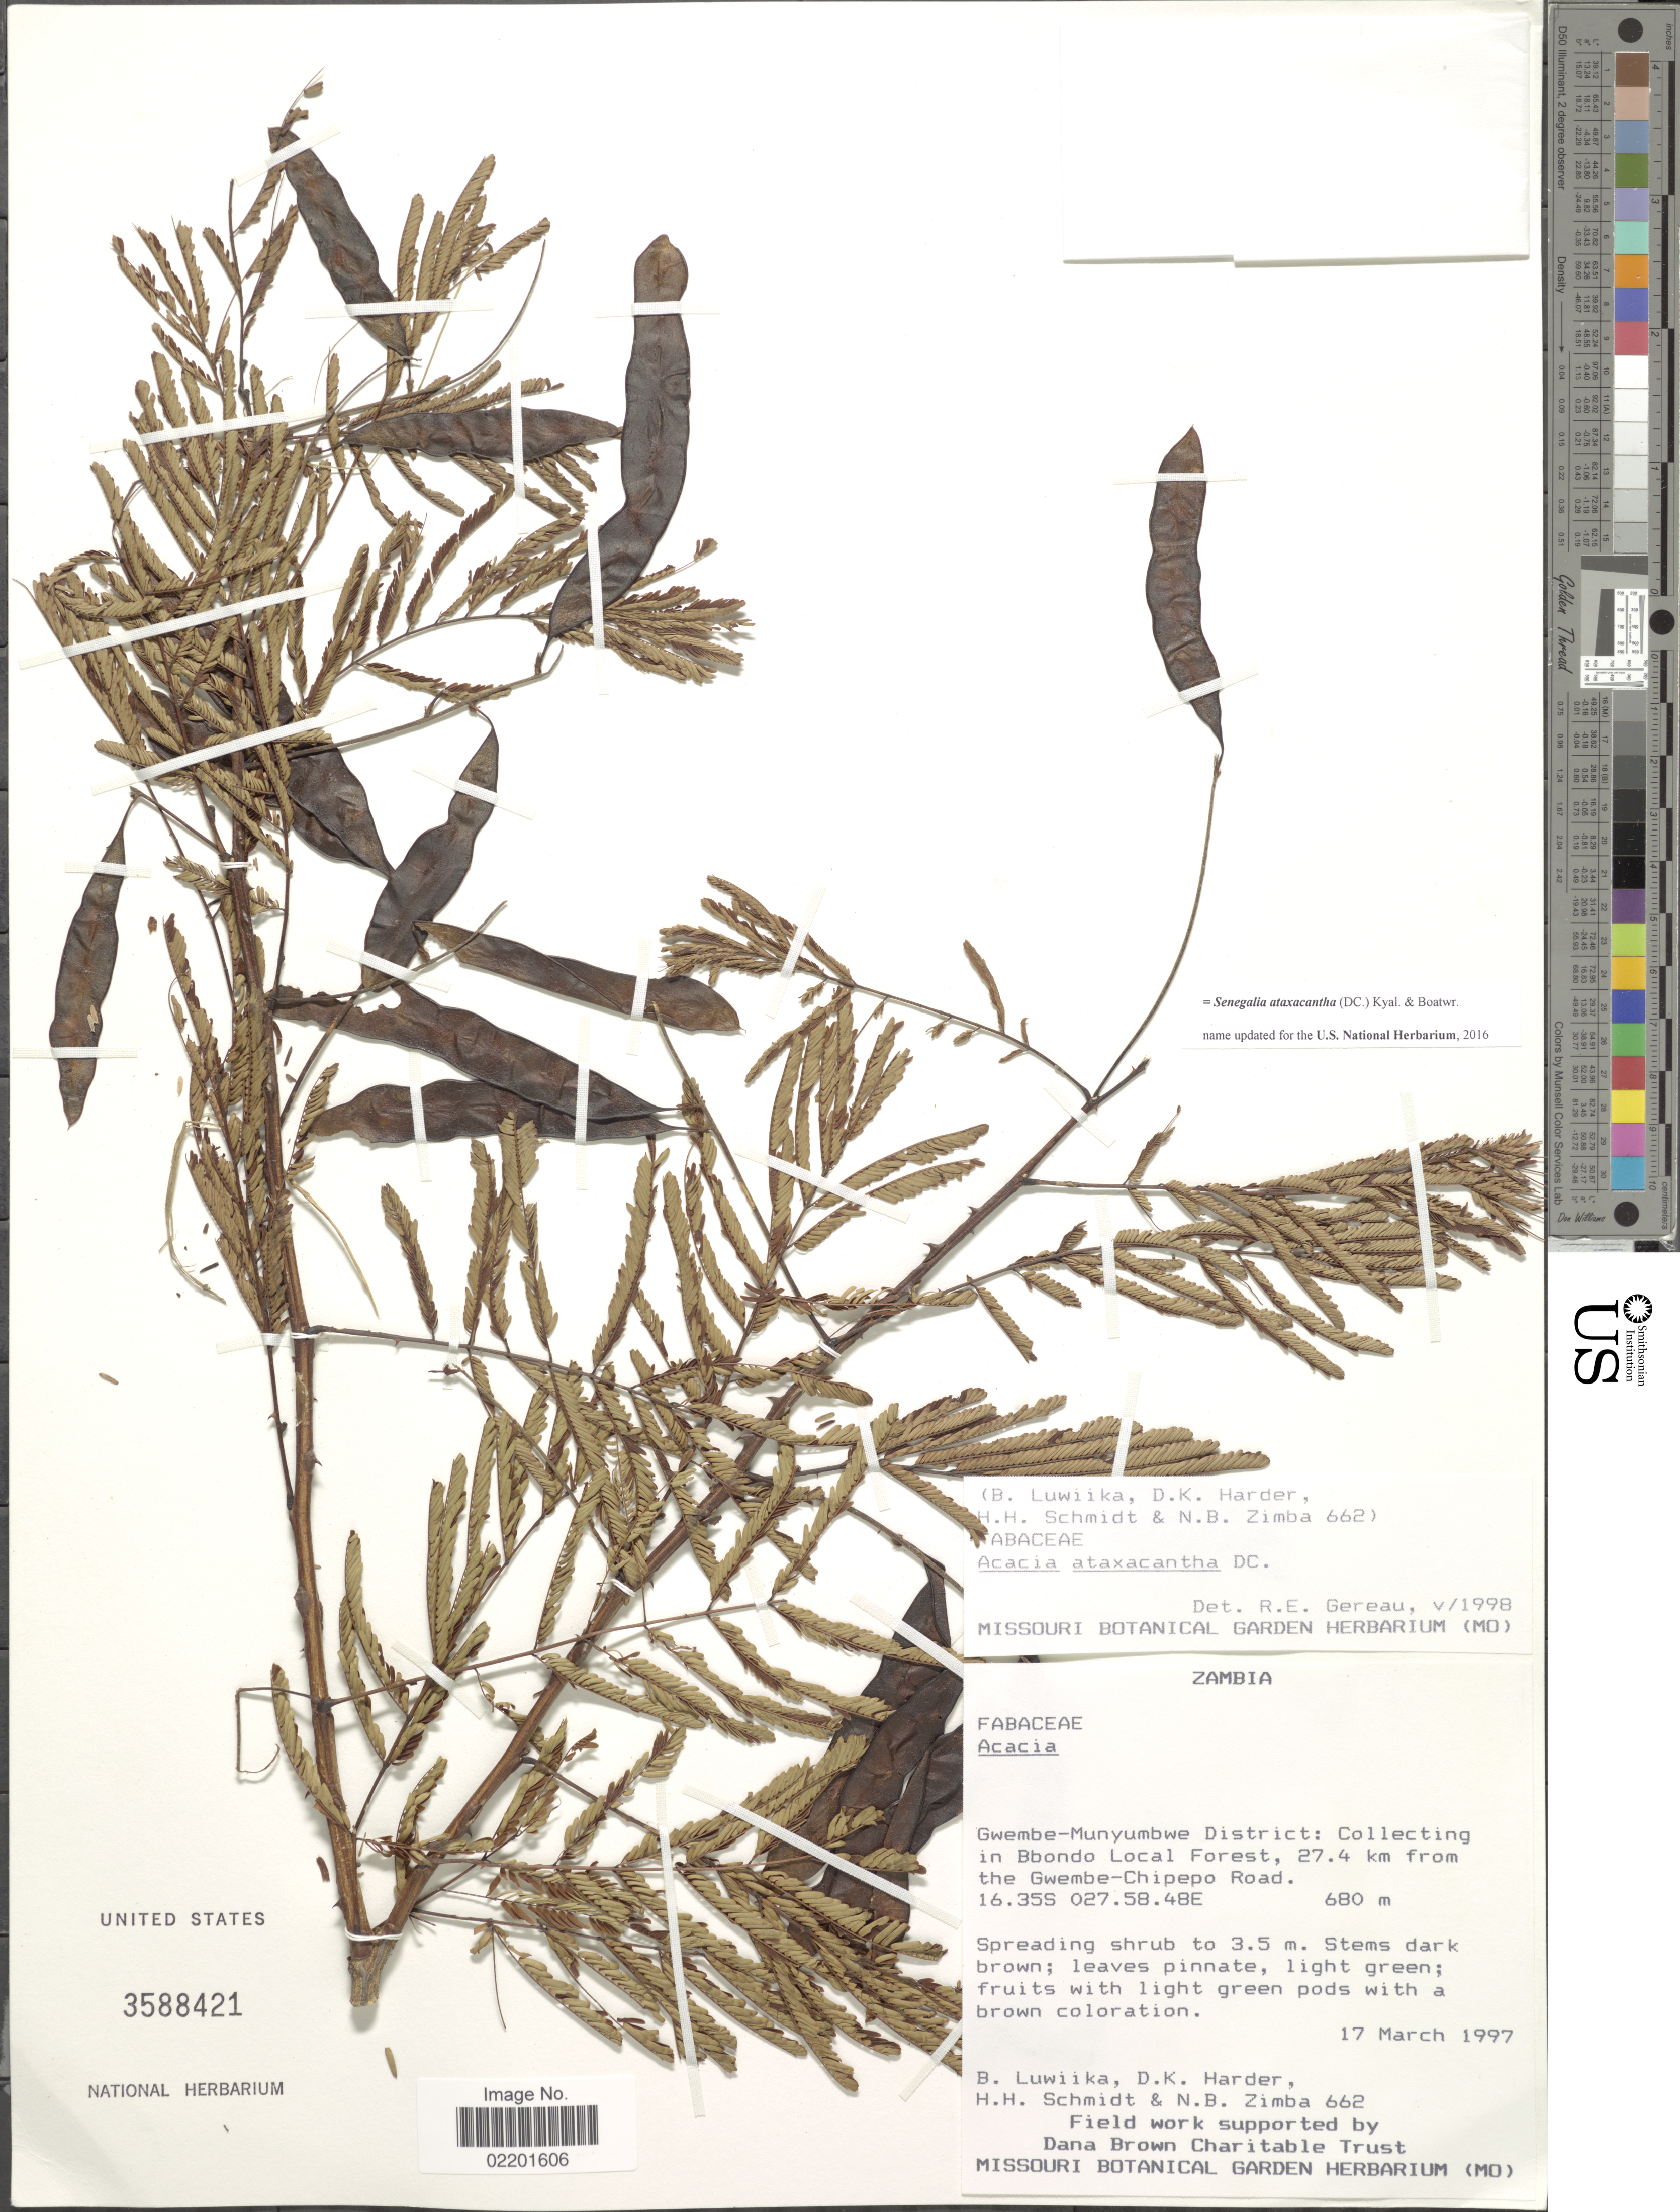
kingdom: Plantae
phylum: Tracheophyta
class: Magnoliopsida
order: Fabales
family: Fabaceae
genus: Senegalia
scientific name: Senegalia ataxacantha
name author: (DC.) Kyal. & Boatwr.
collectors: B. Luwiika, D. Harder, H. H. Schmidt & N. B. Zimba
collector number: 662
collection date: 1997-03-17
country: Zambia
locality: Zambia. Gwembe-Munyumbwe District: Collecting in Bbondo Local Forest, 27.4 km from the Gwembe-Chipepo Road.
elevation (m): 680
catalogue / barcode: US 3588421